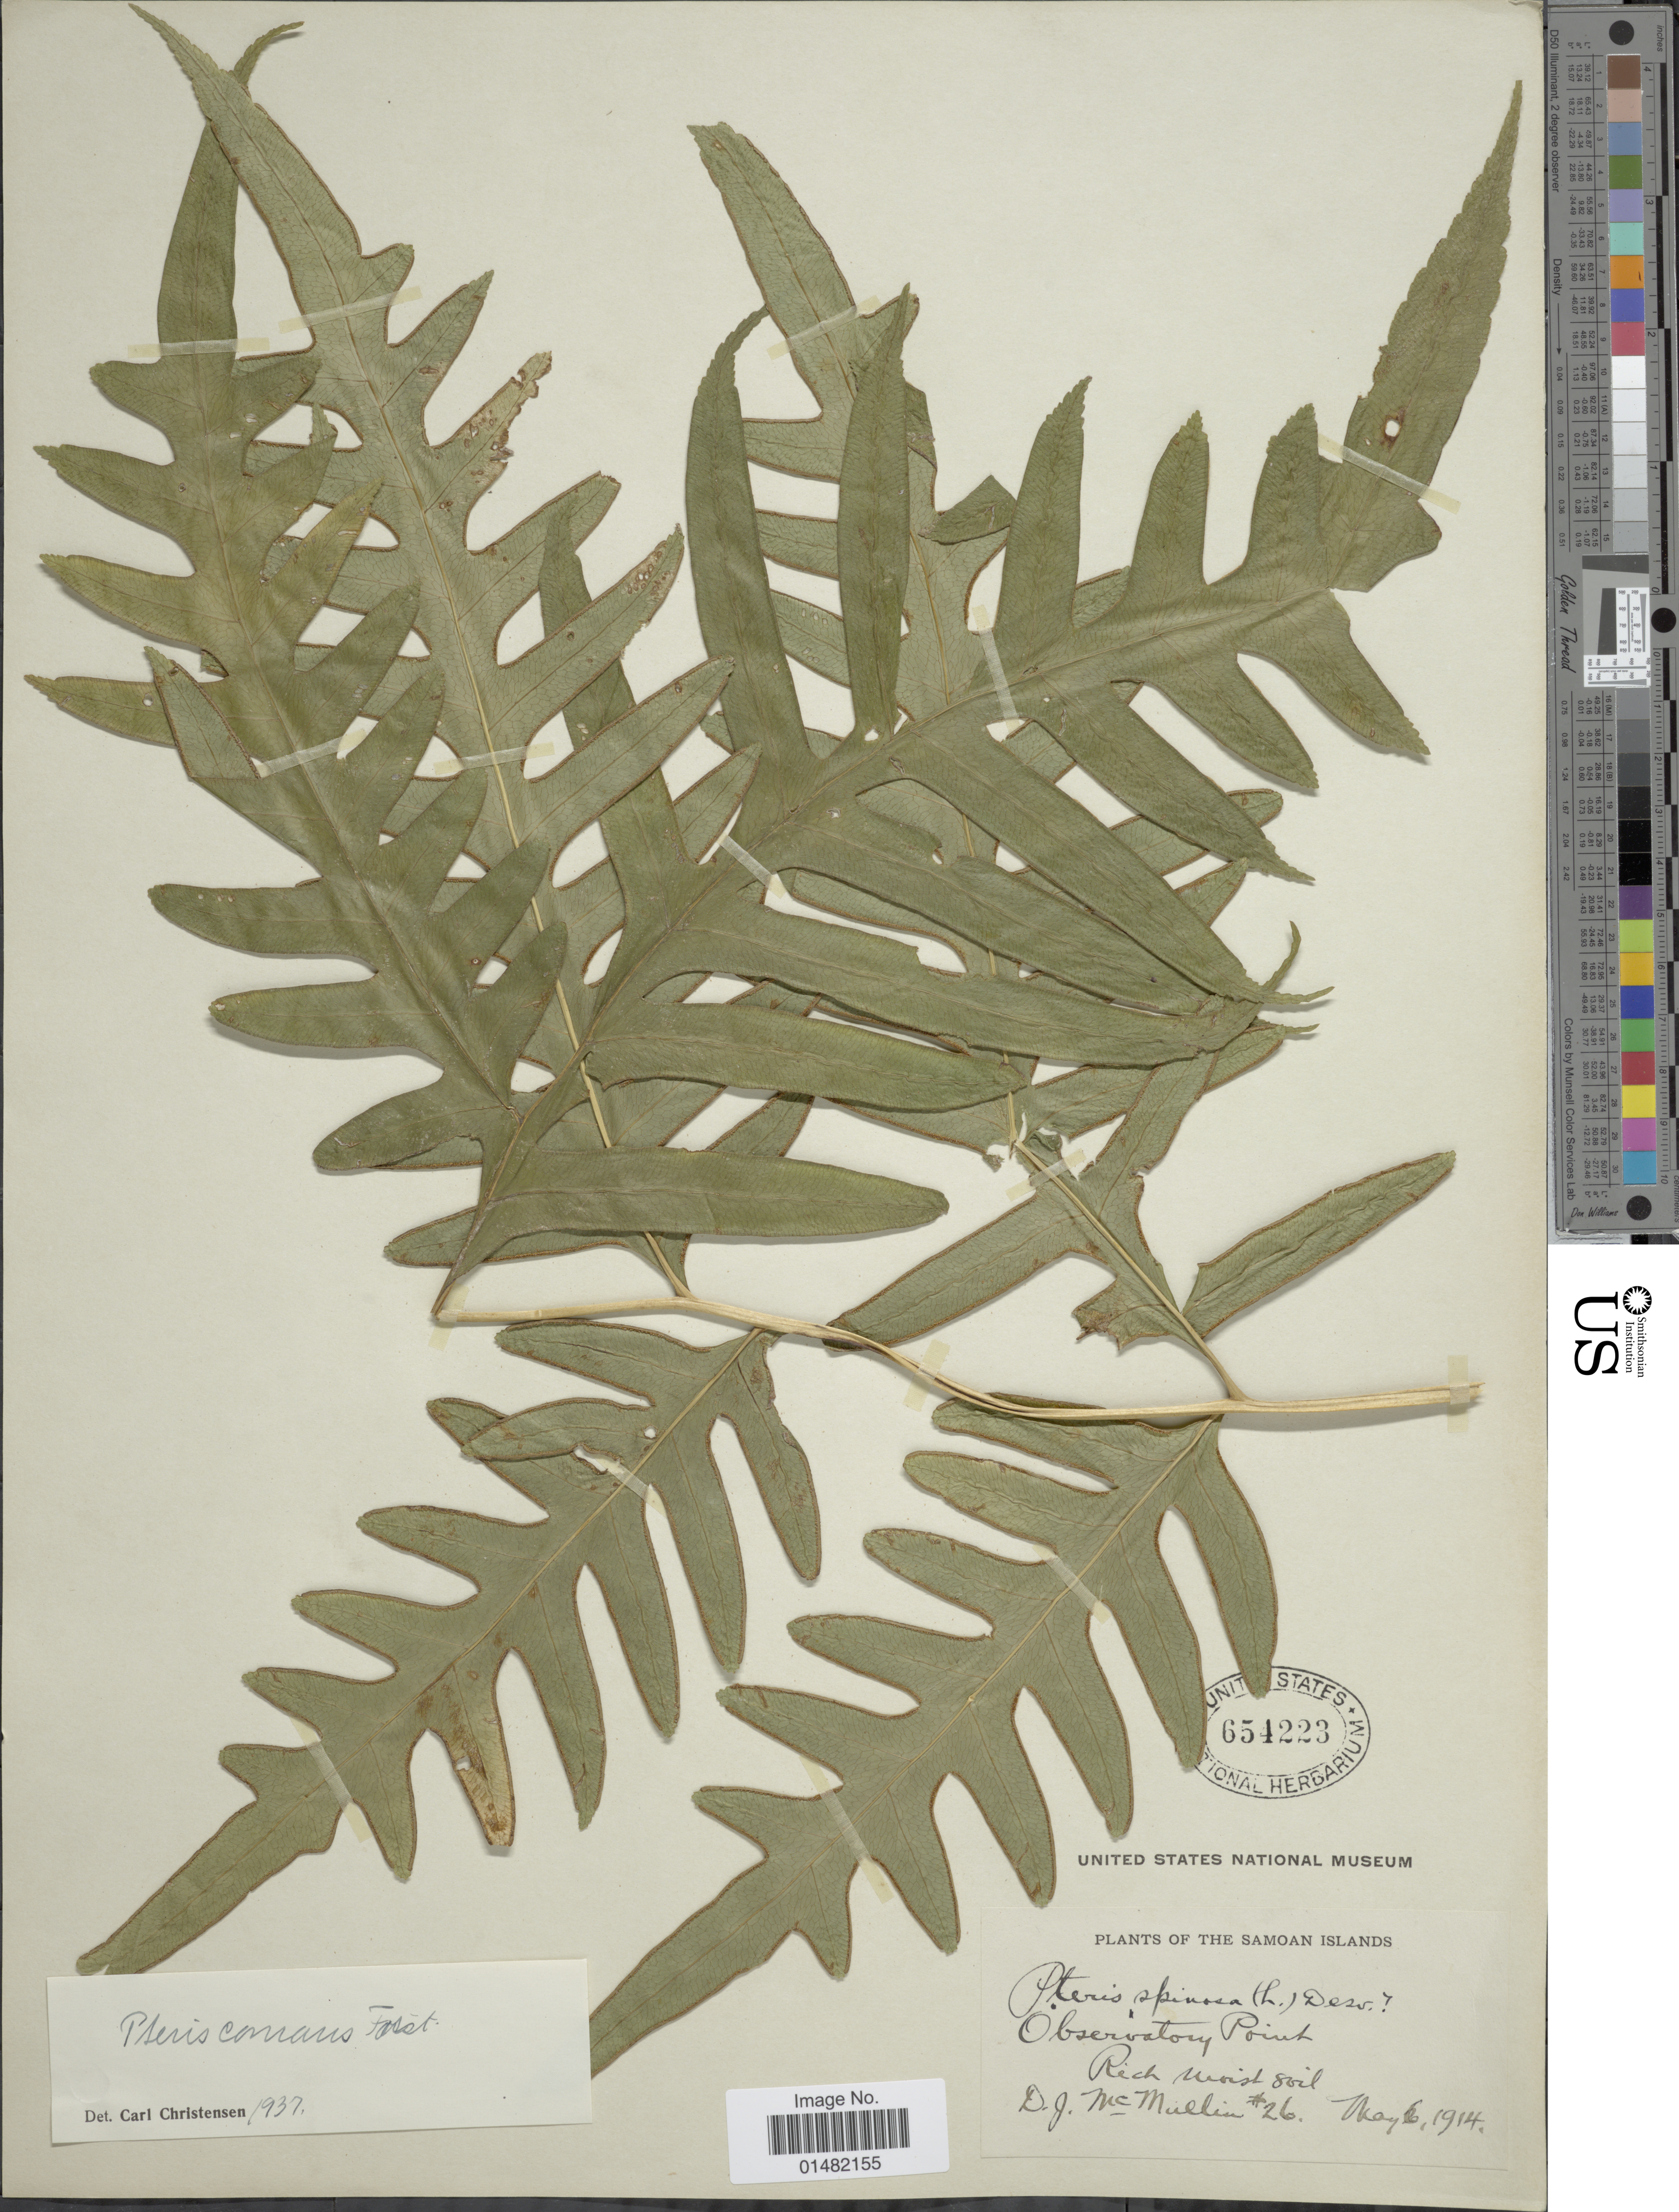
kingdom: Plantae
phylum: Tracheophyta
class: Polypodiopsida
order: Polypodiales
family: Pteridaceae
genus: Pteris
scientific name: Pteris comans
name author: G. Forst.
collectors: D. McMullin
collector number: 26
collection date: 1914-05-06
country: American Samoa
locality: Samoan Islands, Observatory Point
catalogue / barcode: US 654223